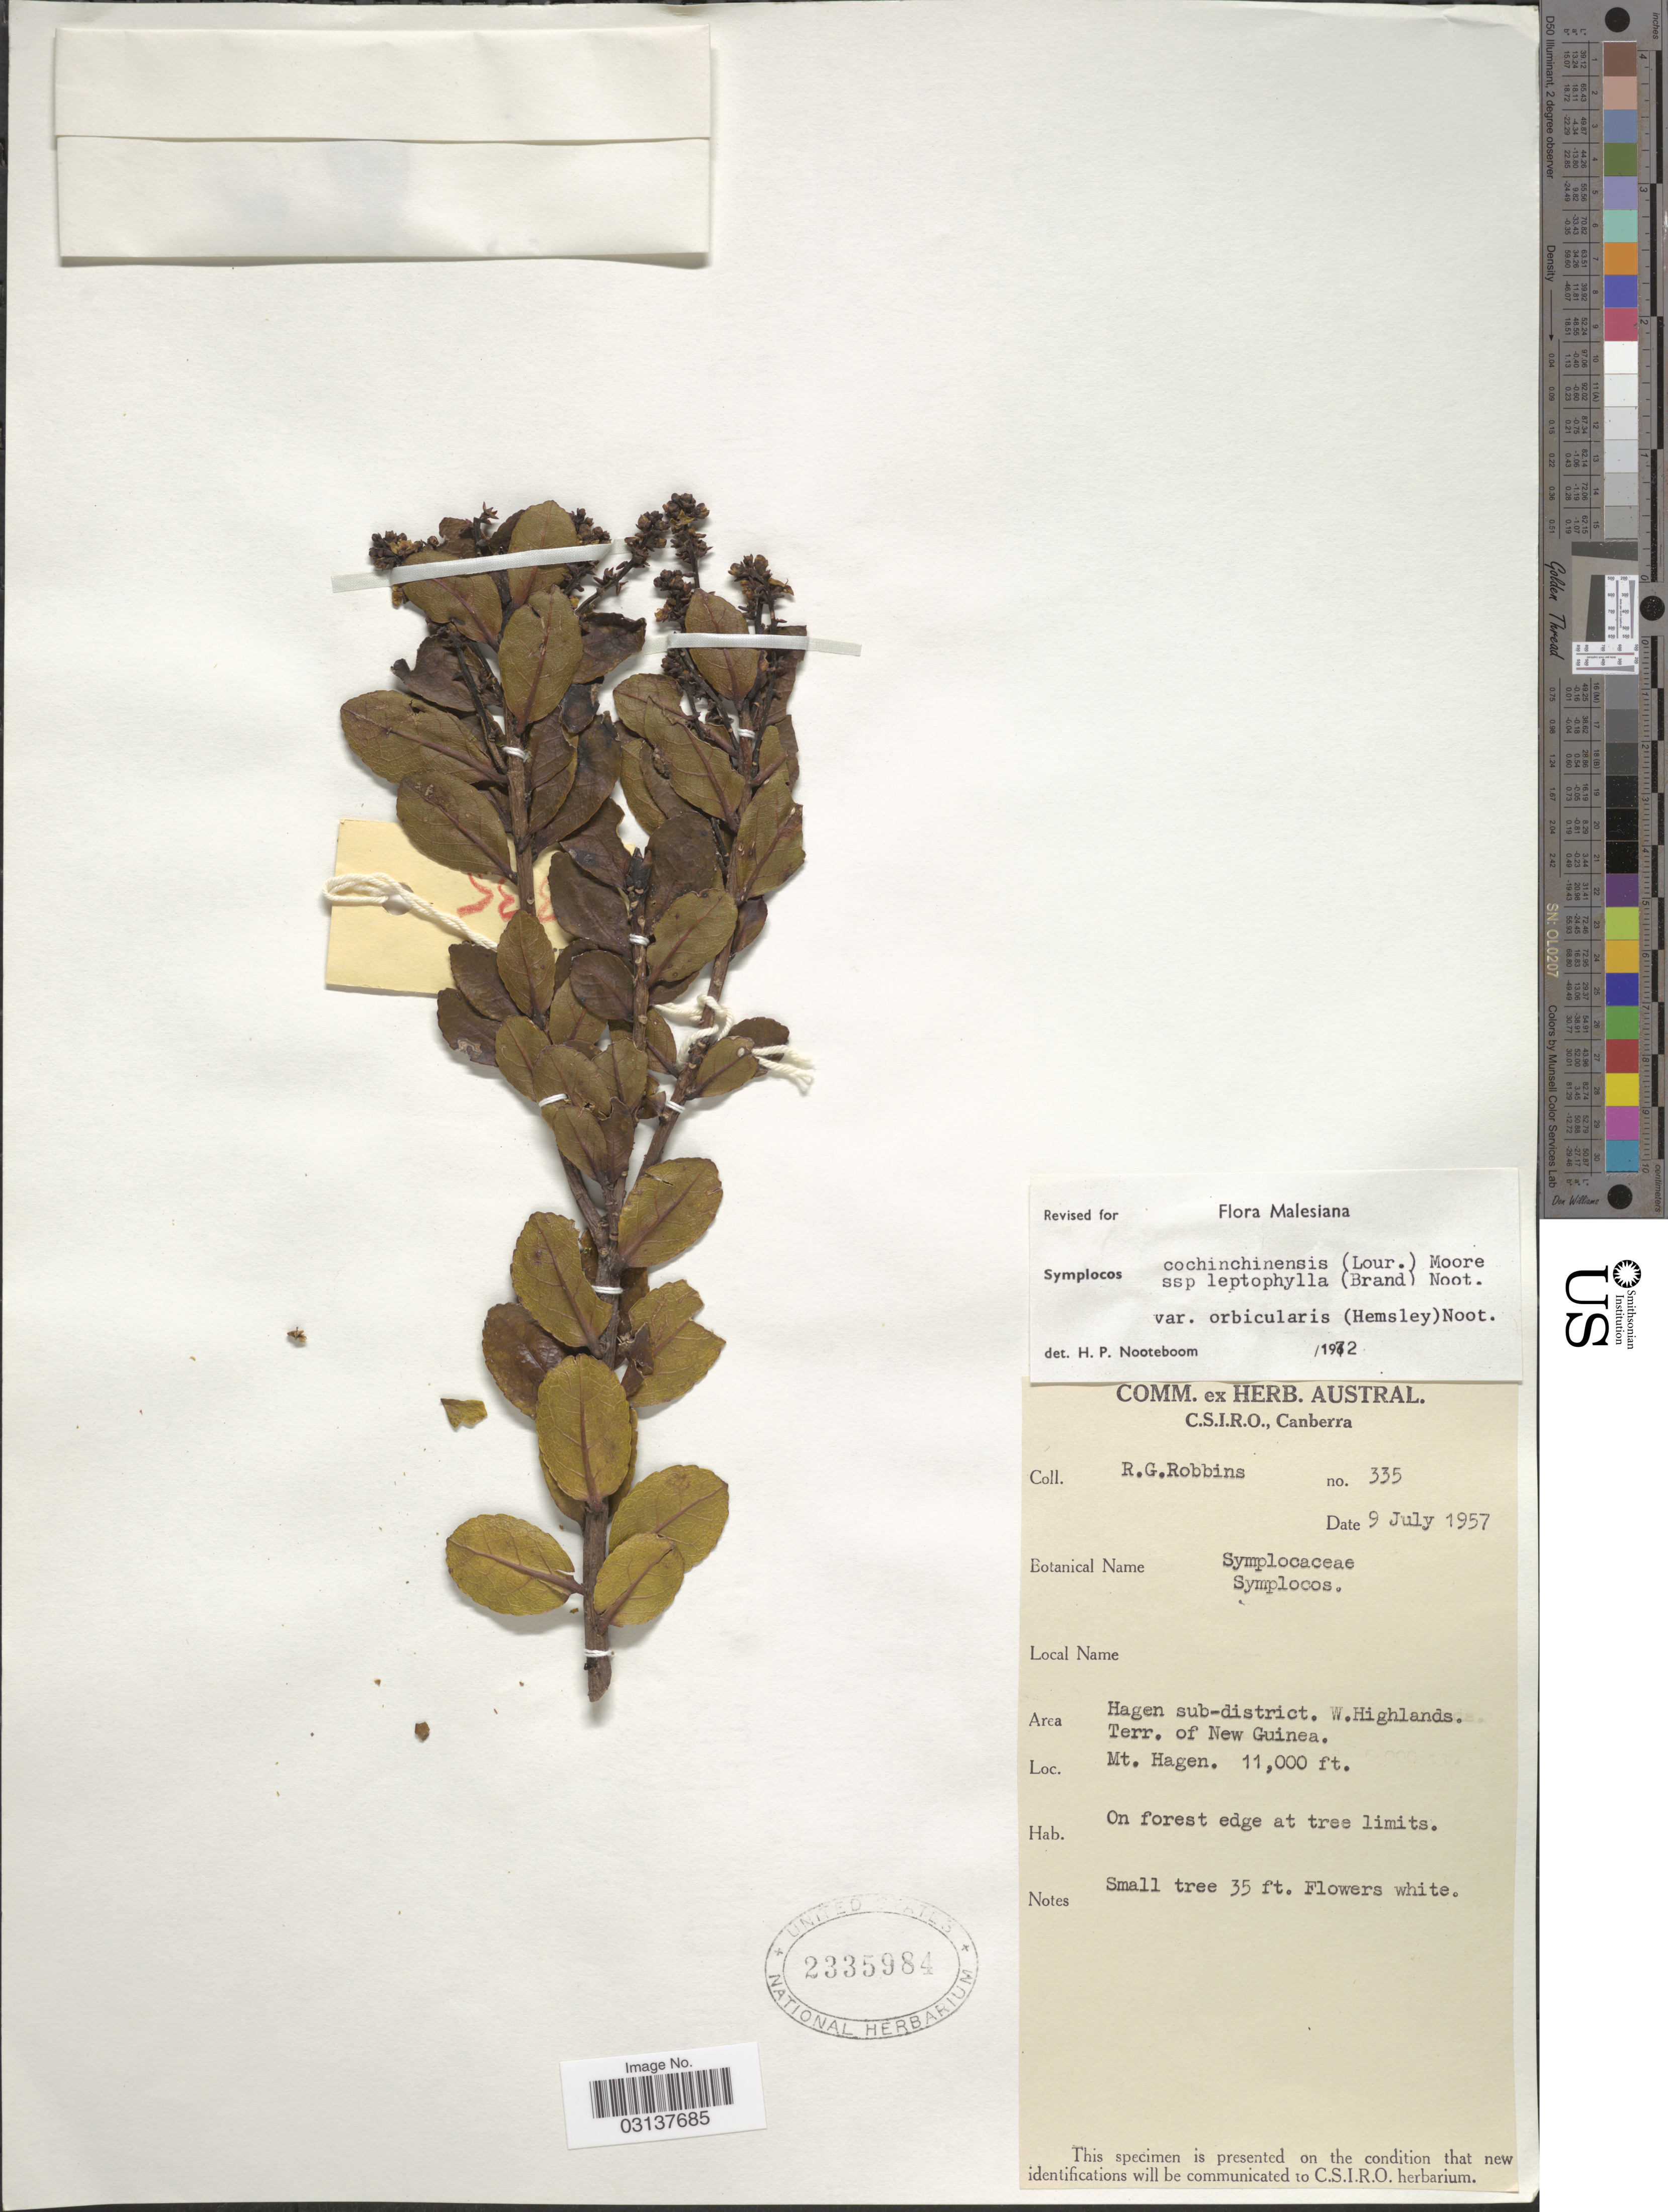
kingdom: Plantae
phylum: Tracheophyta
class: Magnoliopsida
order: Ericales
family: Symplocaceae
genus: Symplocos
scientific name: Symplocos cochinchinensis var. orbicularis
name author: (Hemsl.) Noot.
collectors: R. Robbins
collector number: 335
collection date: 1957-07-09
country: Papua New Guinea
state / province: Western Highlands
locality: Hagen sub-district, W. Highlands, Terr. of New Guinea, Mt. Hagen.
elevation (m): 3353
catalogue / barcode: US 2335984